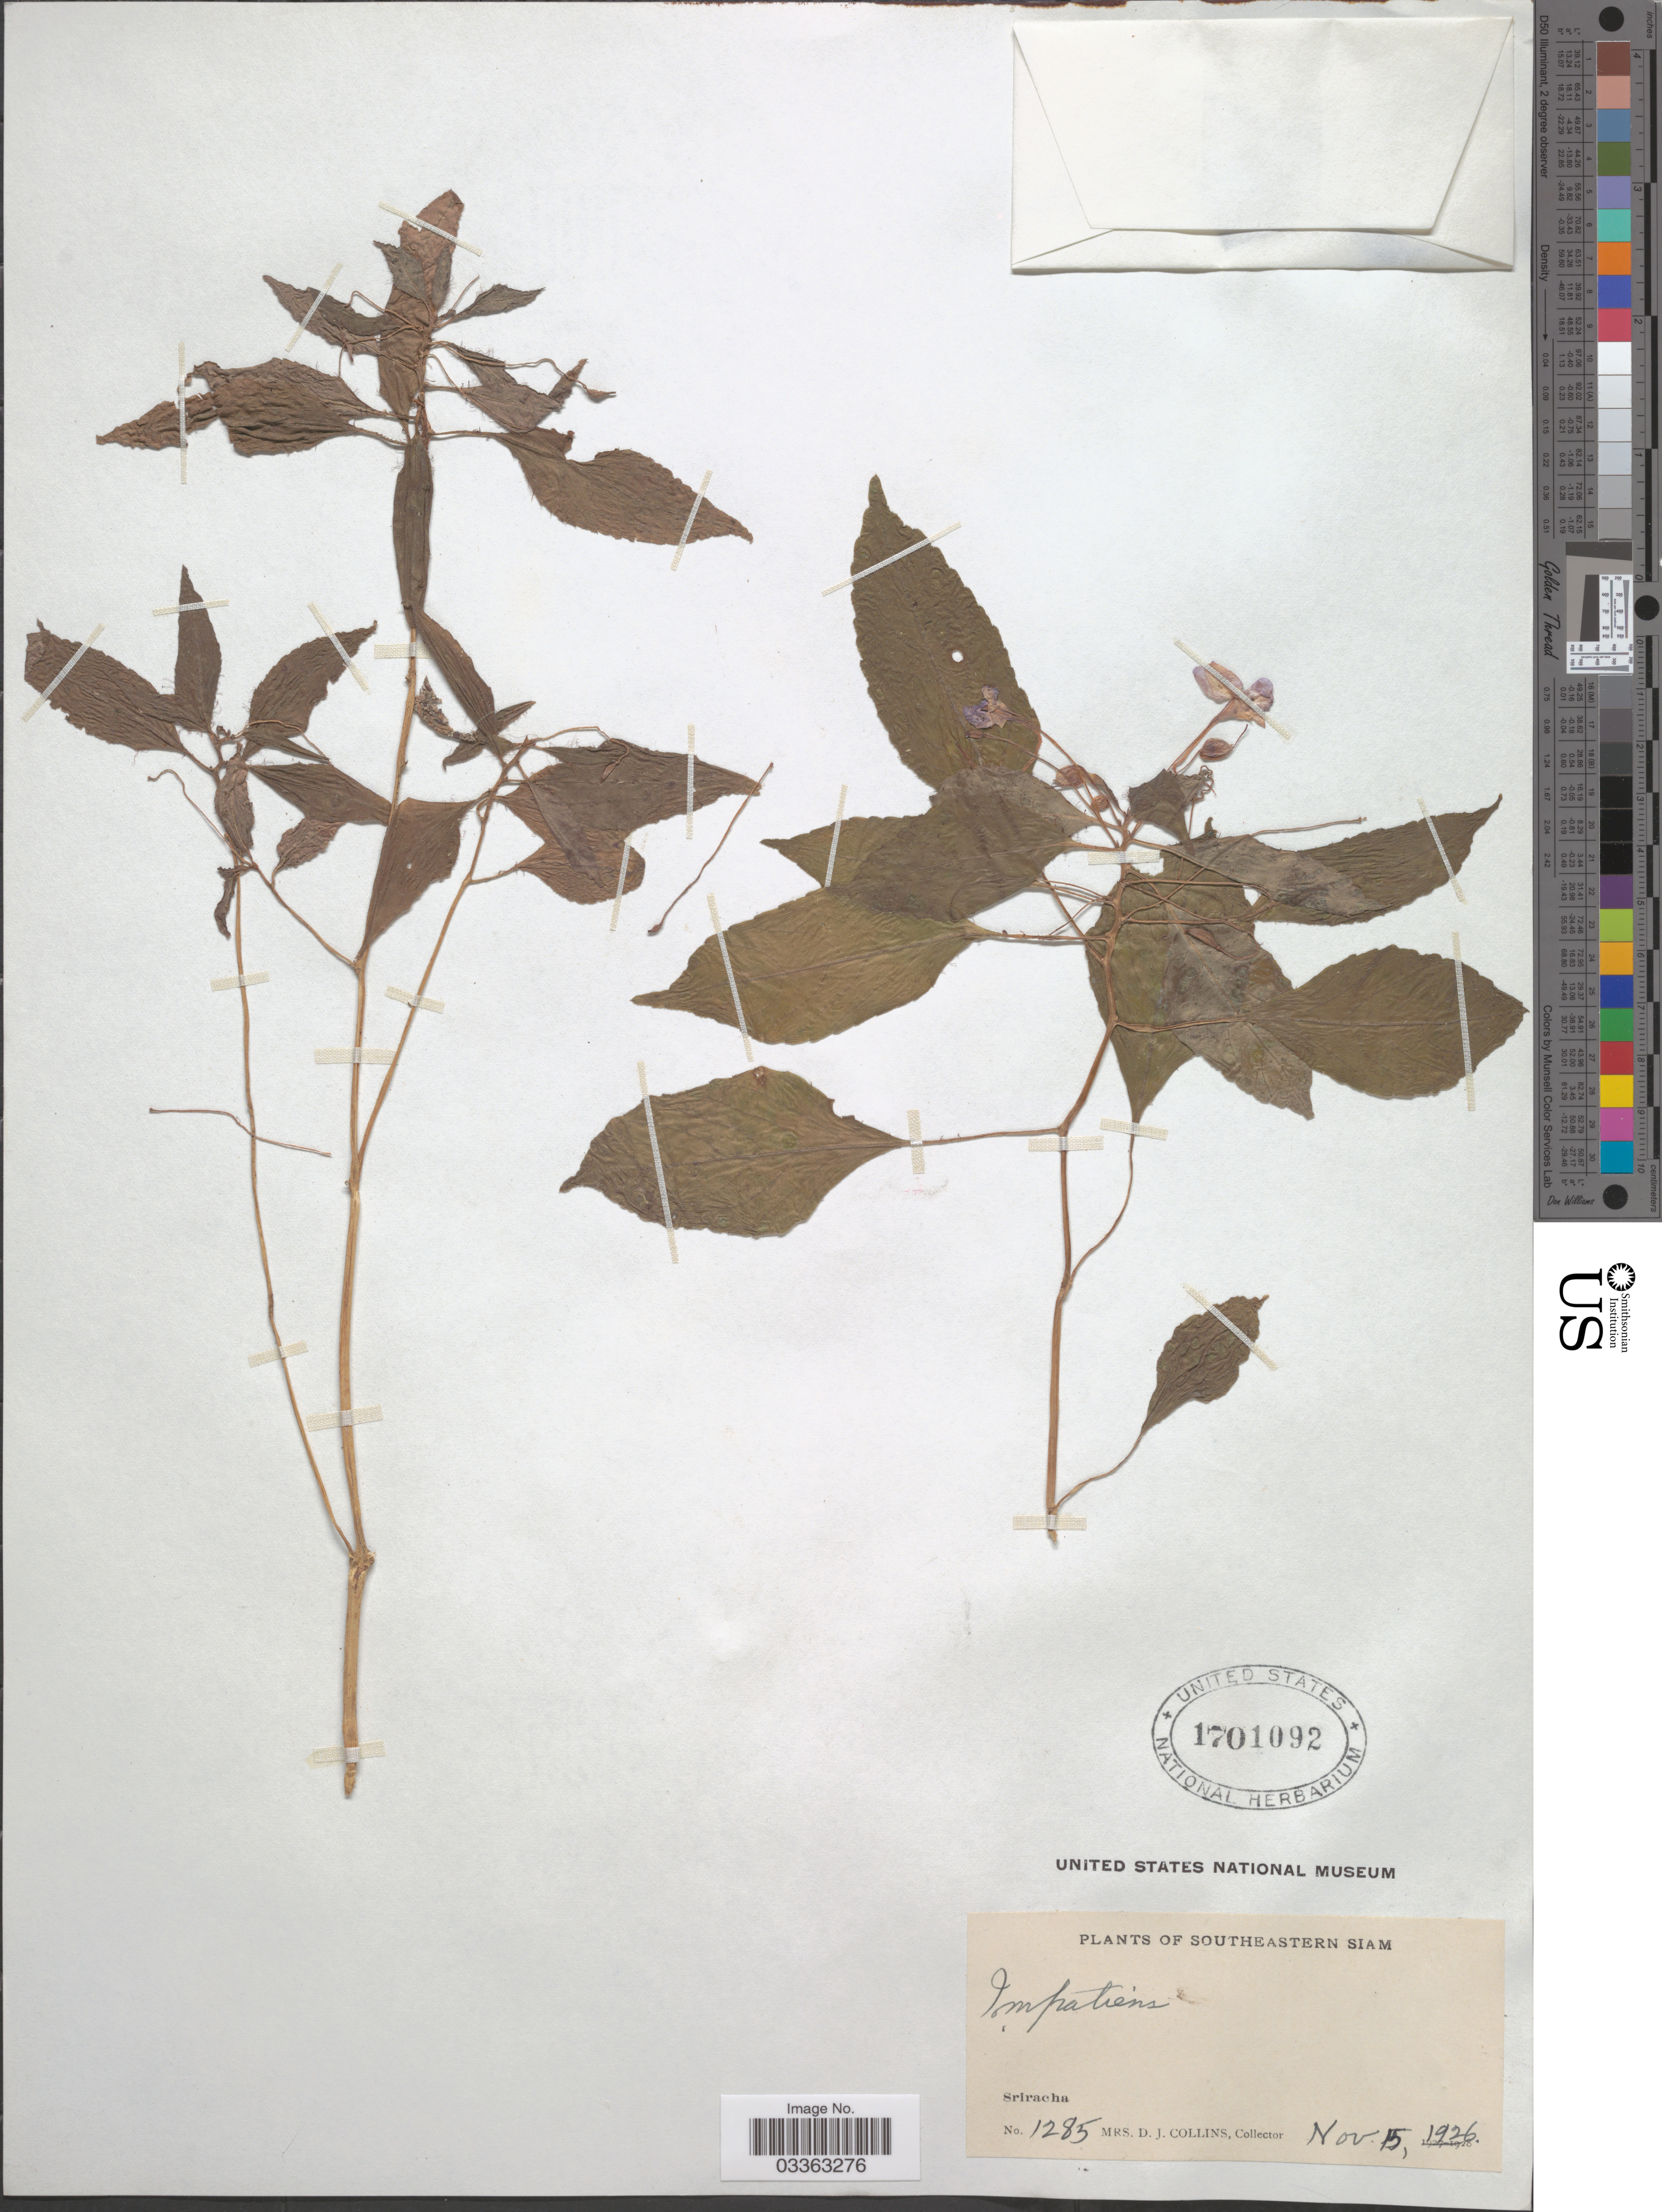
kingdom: Plantae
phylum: Tracheophyta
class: Magnoliopsida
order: Ericales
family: Balsaminaceae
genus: Impatiens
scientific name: Impatiens sp.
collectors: Mrs. D. J. Collins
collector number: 1285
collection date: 1926-11-15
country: Thailand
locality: Southeastern Siam. Sriracha.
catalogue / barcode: US 1701092